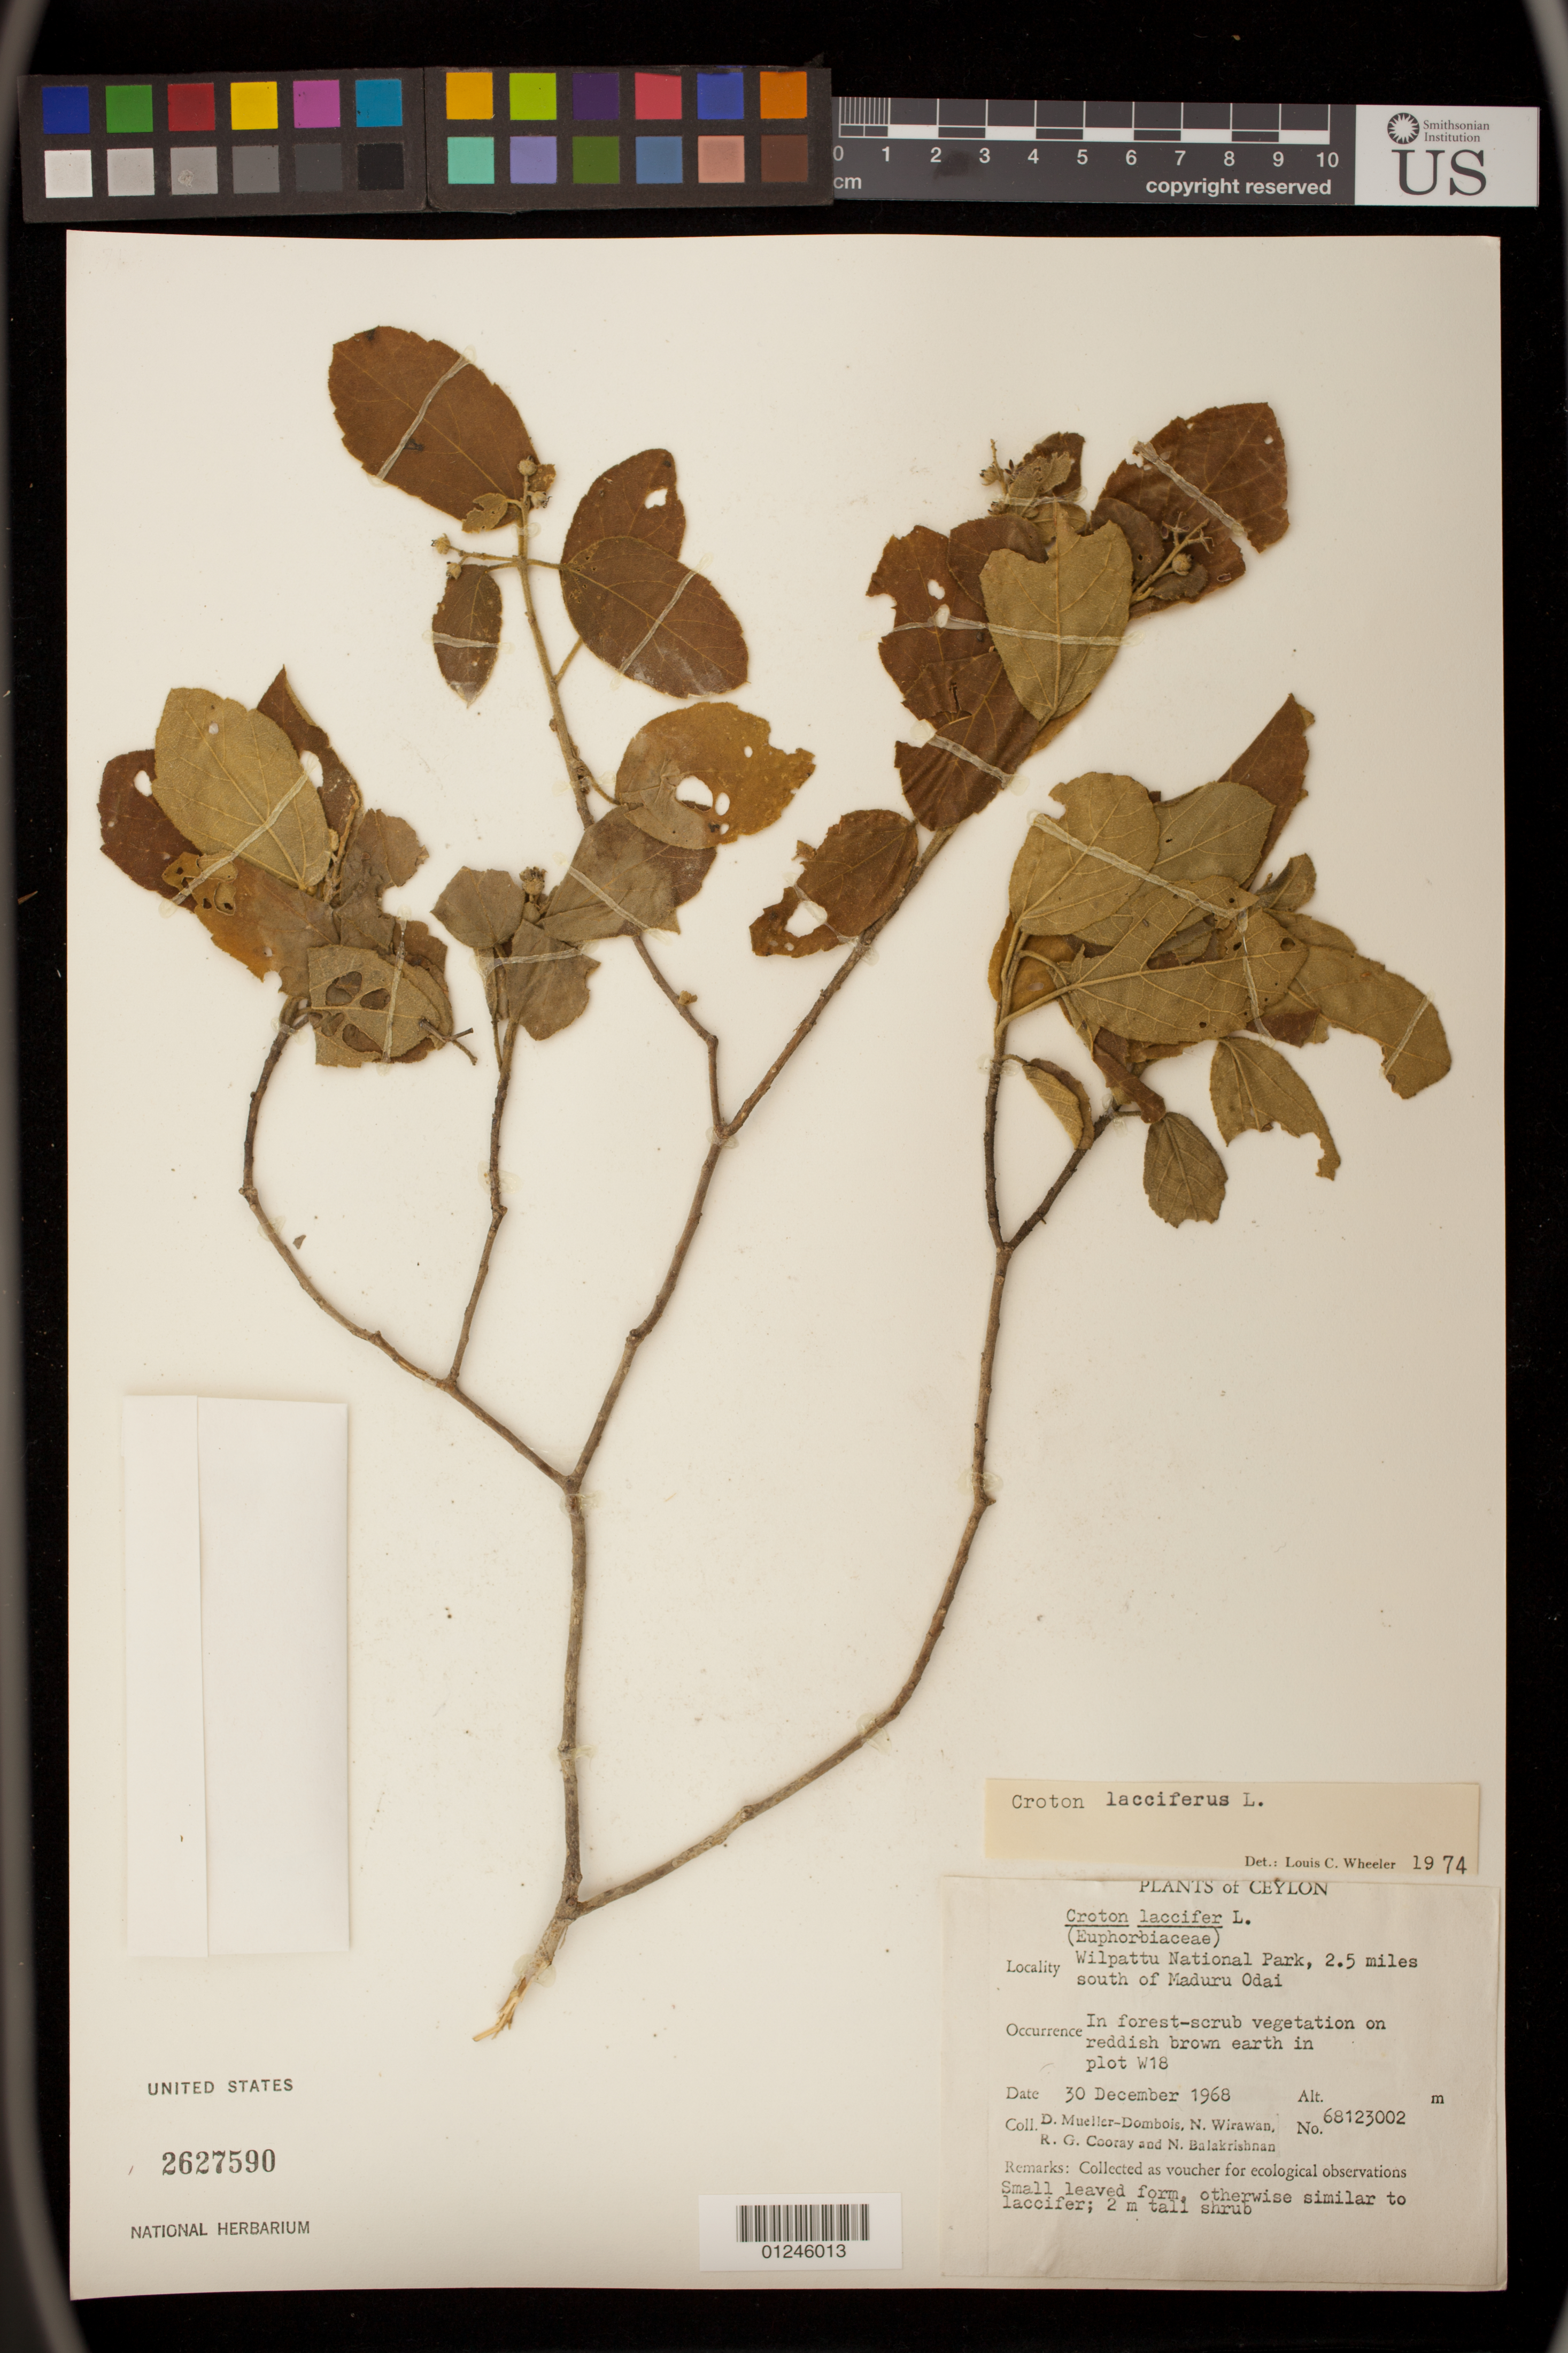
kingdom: Plantae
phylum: Tracheophyta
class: Magnoliopsida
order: Malpighiales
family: Euphorbiaceae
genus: Croton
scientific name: Croton lacciferus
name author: Blanco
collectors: D. Mueller-Dombois, N. Wirawan, R. Cooray & N. Balakrishnan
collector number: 68123002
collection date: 1968-12-30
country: Sri Lanka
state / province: North Western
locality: Wilpattu National Park, 2.5 miles south of Maduru Odai.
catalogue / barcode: US 2627590